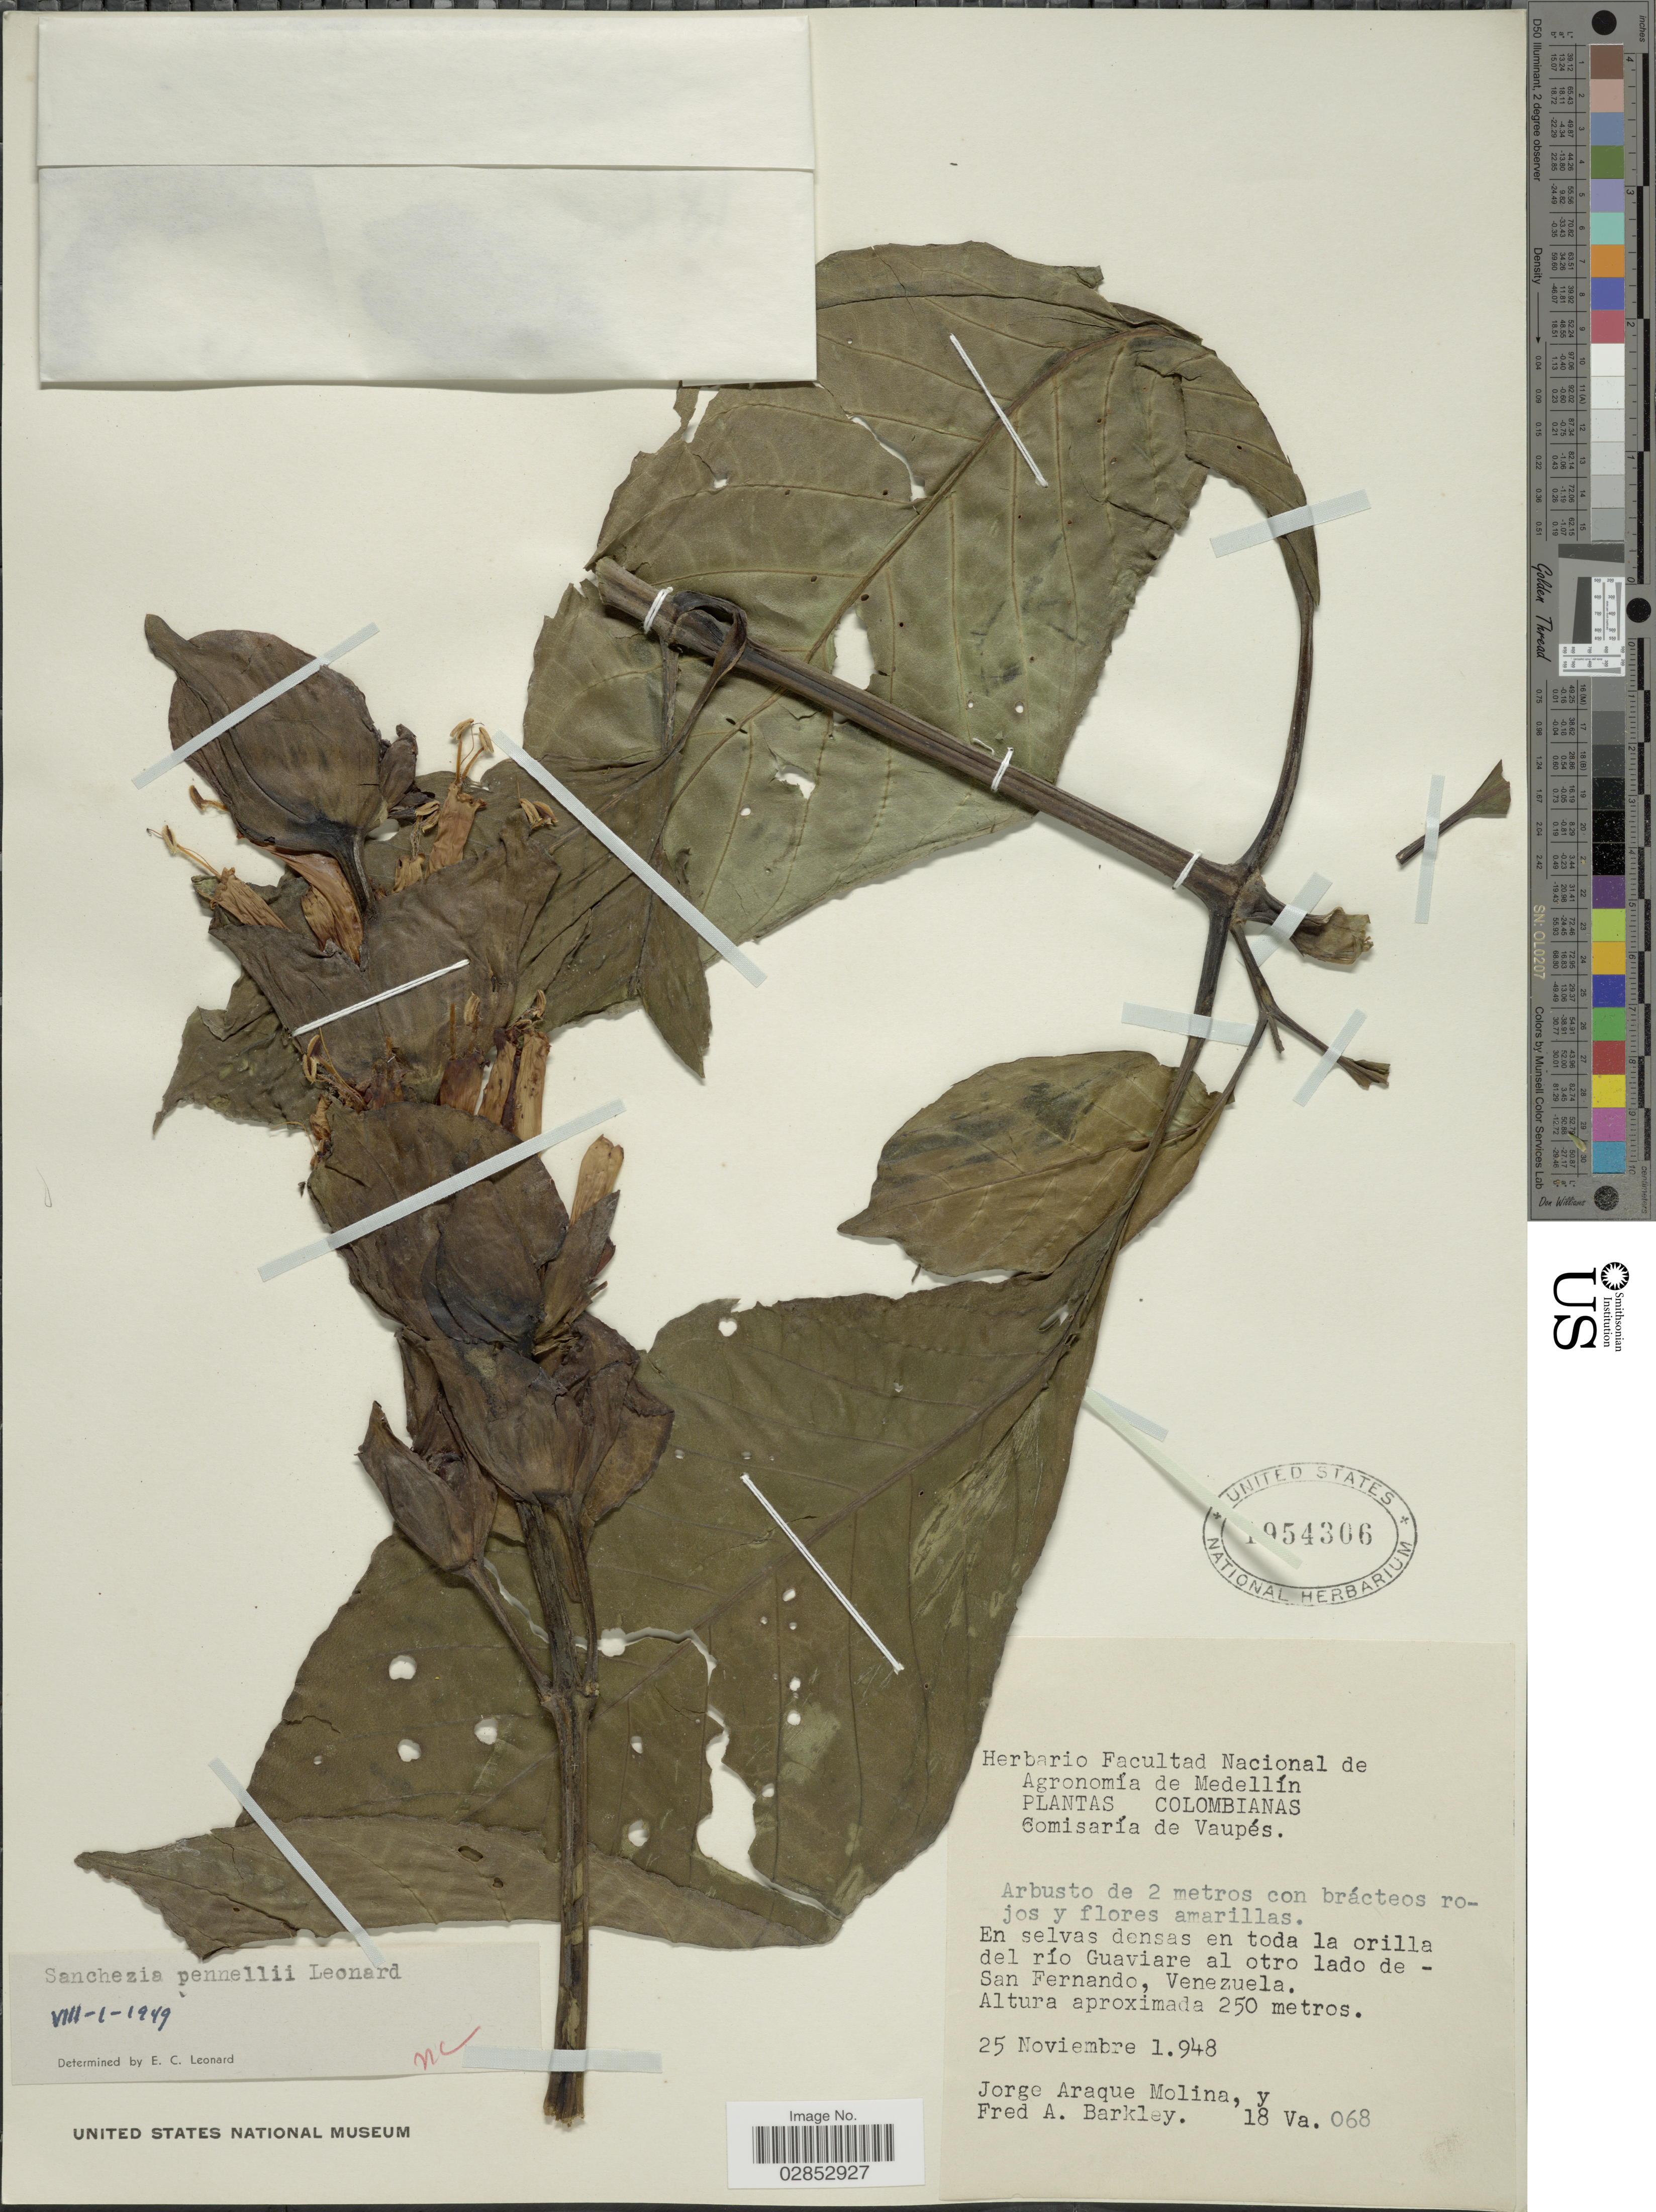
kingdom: Plantae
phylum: Tracheophyta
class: Magnoliopsida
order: Lamiales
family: Acanthaceae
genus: Sanchezia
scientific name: Sanchezia macrocnemis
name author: (Nees) Wassh.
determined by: Azevedo, Igor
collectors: J. Araque Molina & F. A. Barkley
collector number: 18Va068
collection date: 1948-11-25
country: Venezuela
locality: En selvas densas en toda la orilla del río Guaviare al otro lado de - San Fernardo.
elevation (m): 250